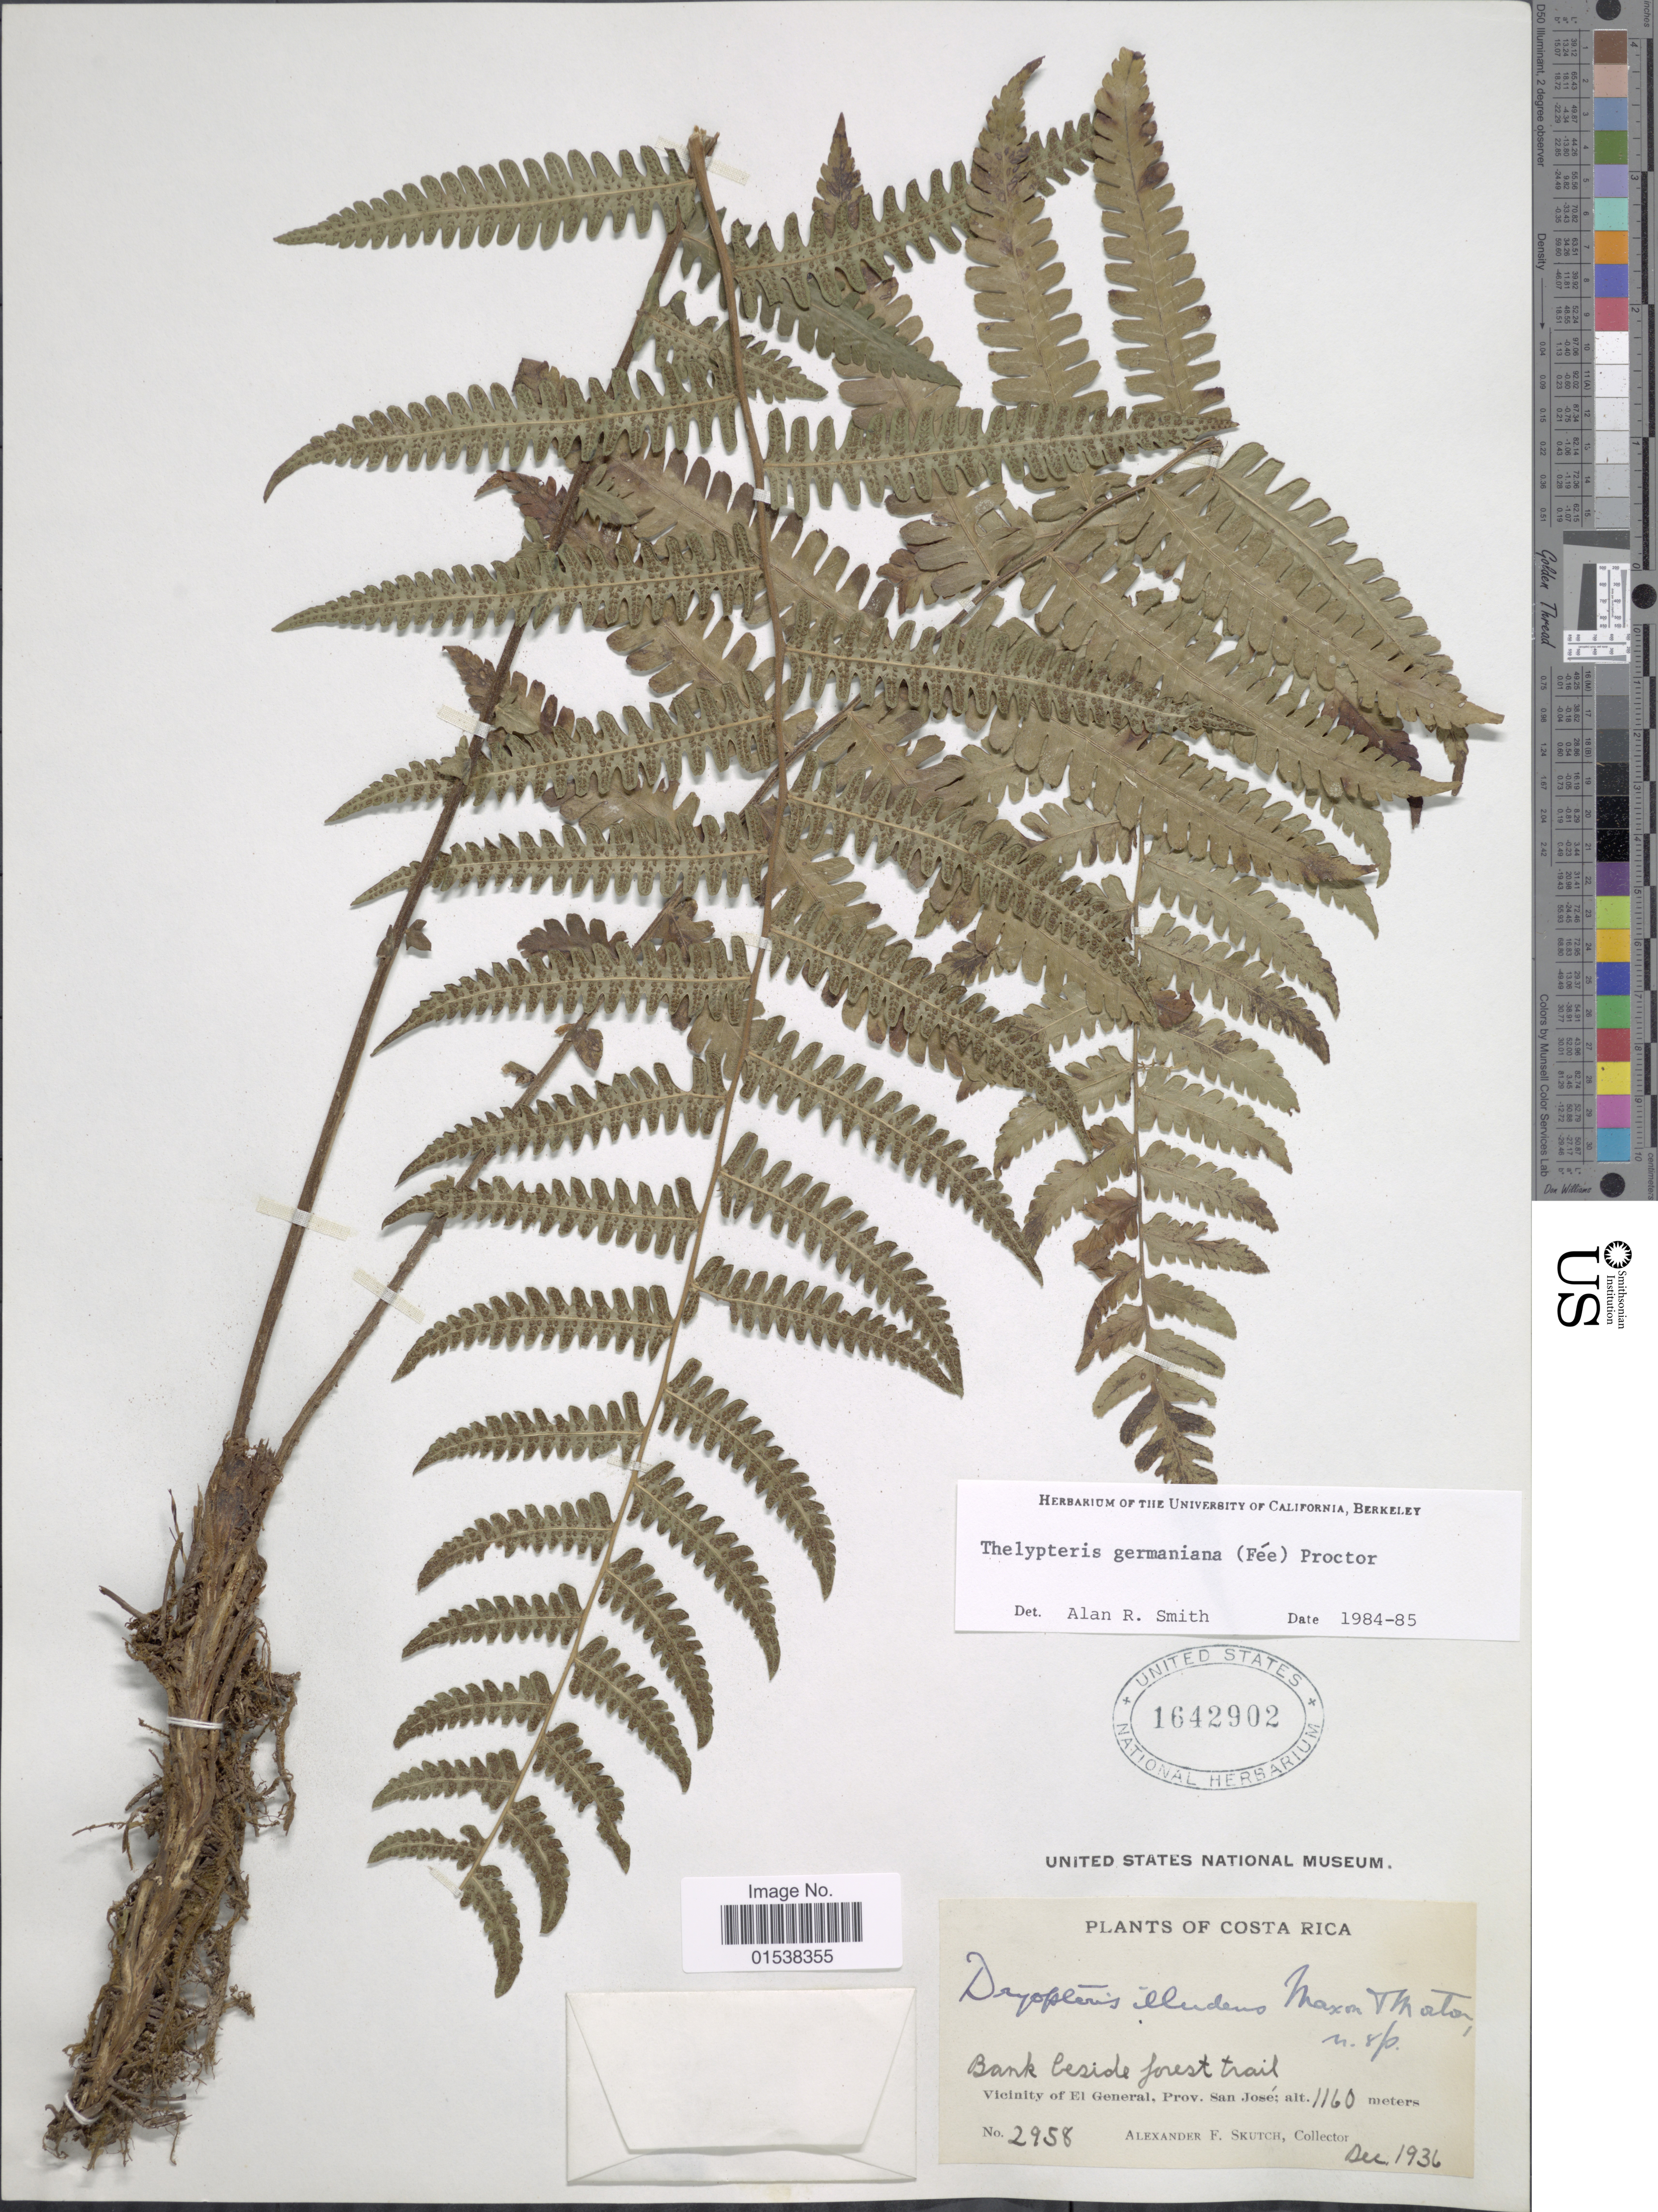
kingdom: Plantae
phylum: Tracheophyta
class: Polypodiopsida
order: Polypodiales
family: Thelypteridaceae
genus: Amauropelta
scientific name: Amauropelta germaniana (Fée) comb. nov., ined. 2015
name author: (Fée)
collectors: A. F. Skutch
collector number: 2958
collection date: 1936-12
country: Costa Rica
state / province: San José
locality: Vicinity of El General, prov. San Jose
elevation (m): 1160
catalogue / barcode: US 1642902